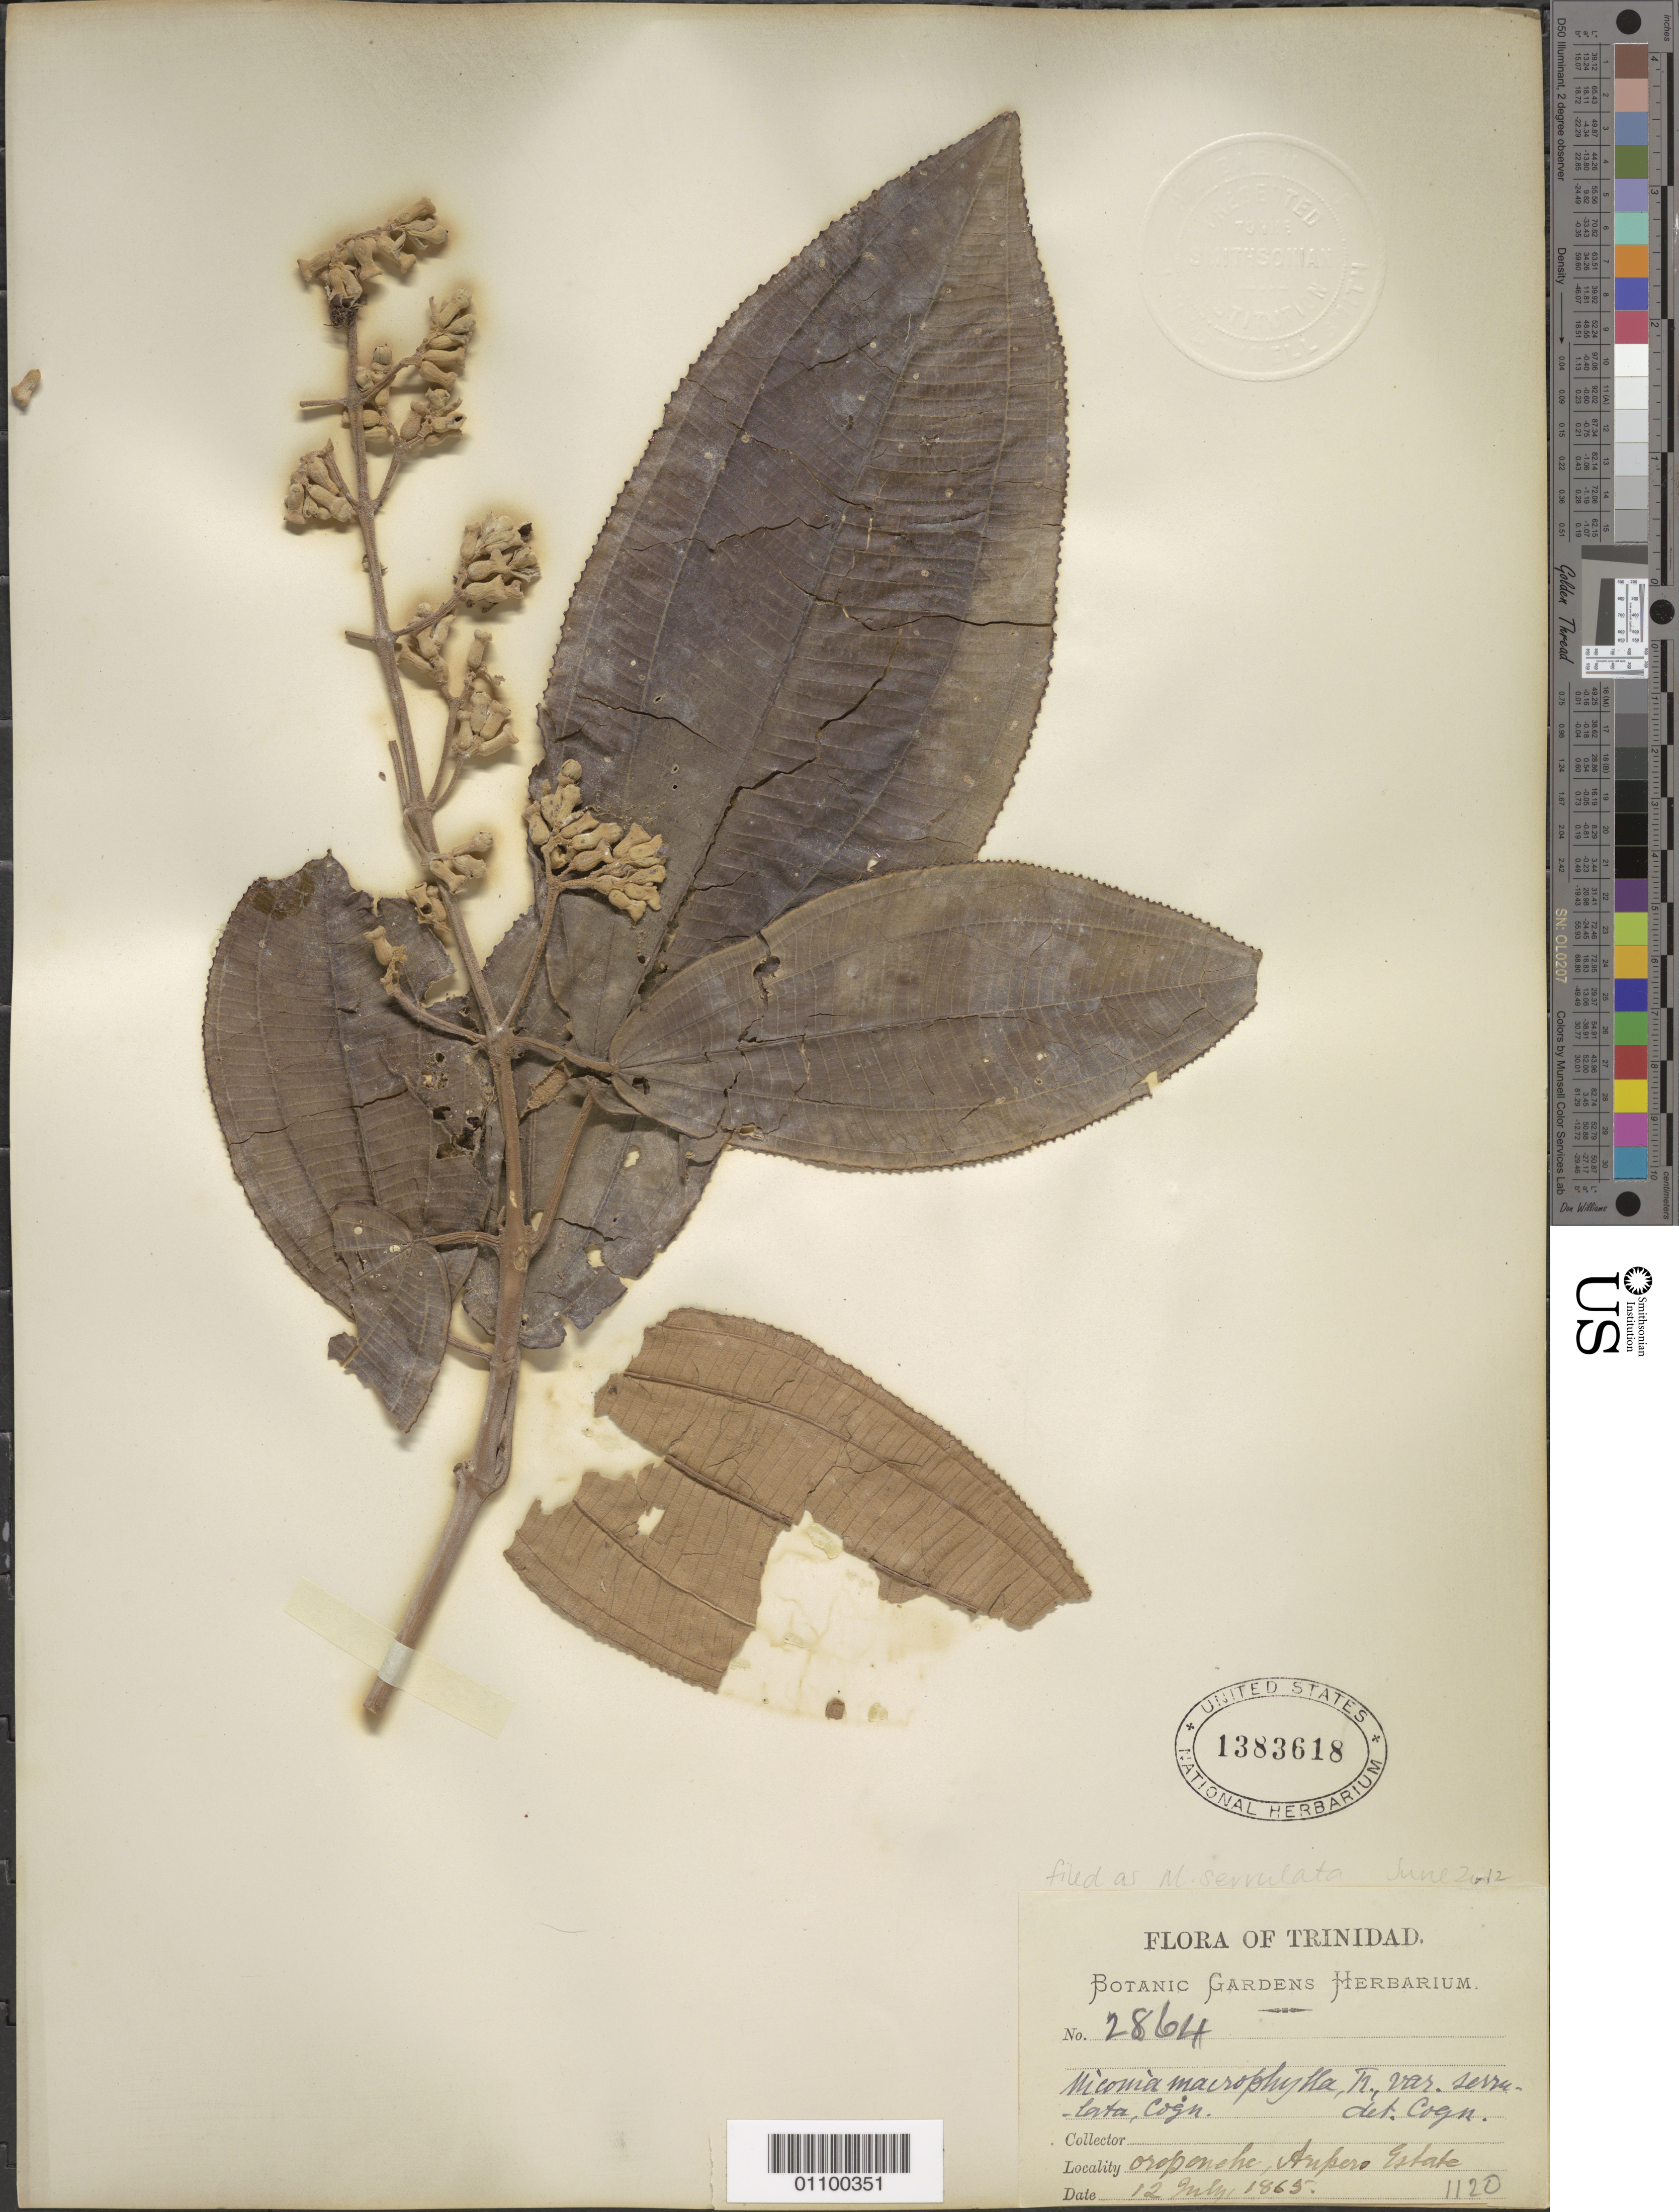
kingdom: Plantae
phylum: Tracheophyta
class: Magnoliopsida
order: Myrtales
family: Melastomataceae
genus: Miconia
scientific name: Miconia serrulata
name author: (DC.) Naudin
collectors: Botanic Gardens Herbarium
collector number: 2864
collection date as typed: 12 Jul 1865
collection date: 1865-07-12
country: Trinidad and Tobago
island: Trinidad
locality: Oropouche, Aripero Estate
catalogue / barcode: US 1383618